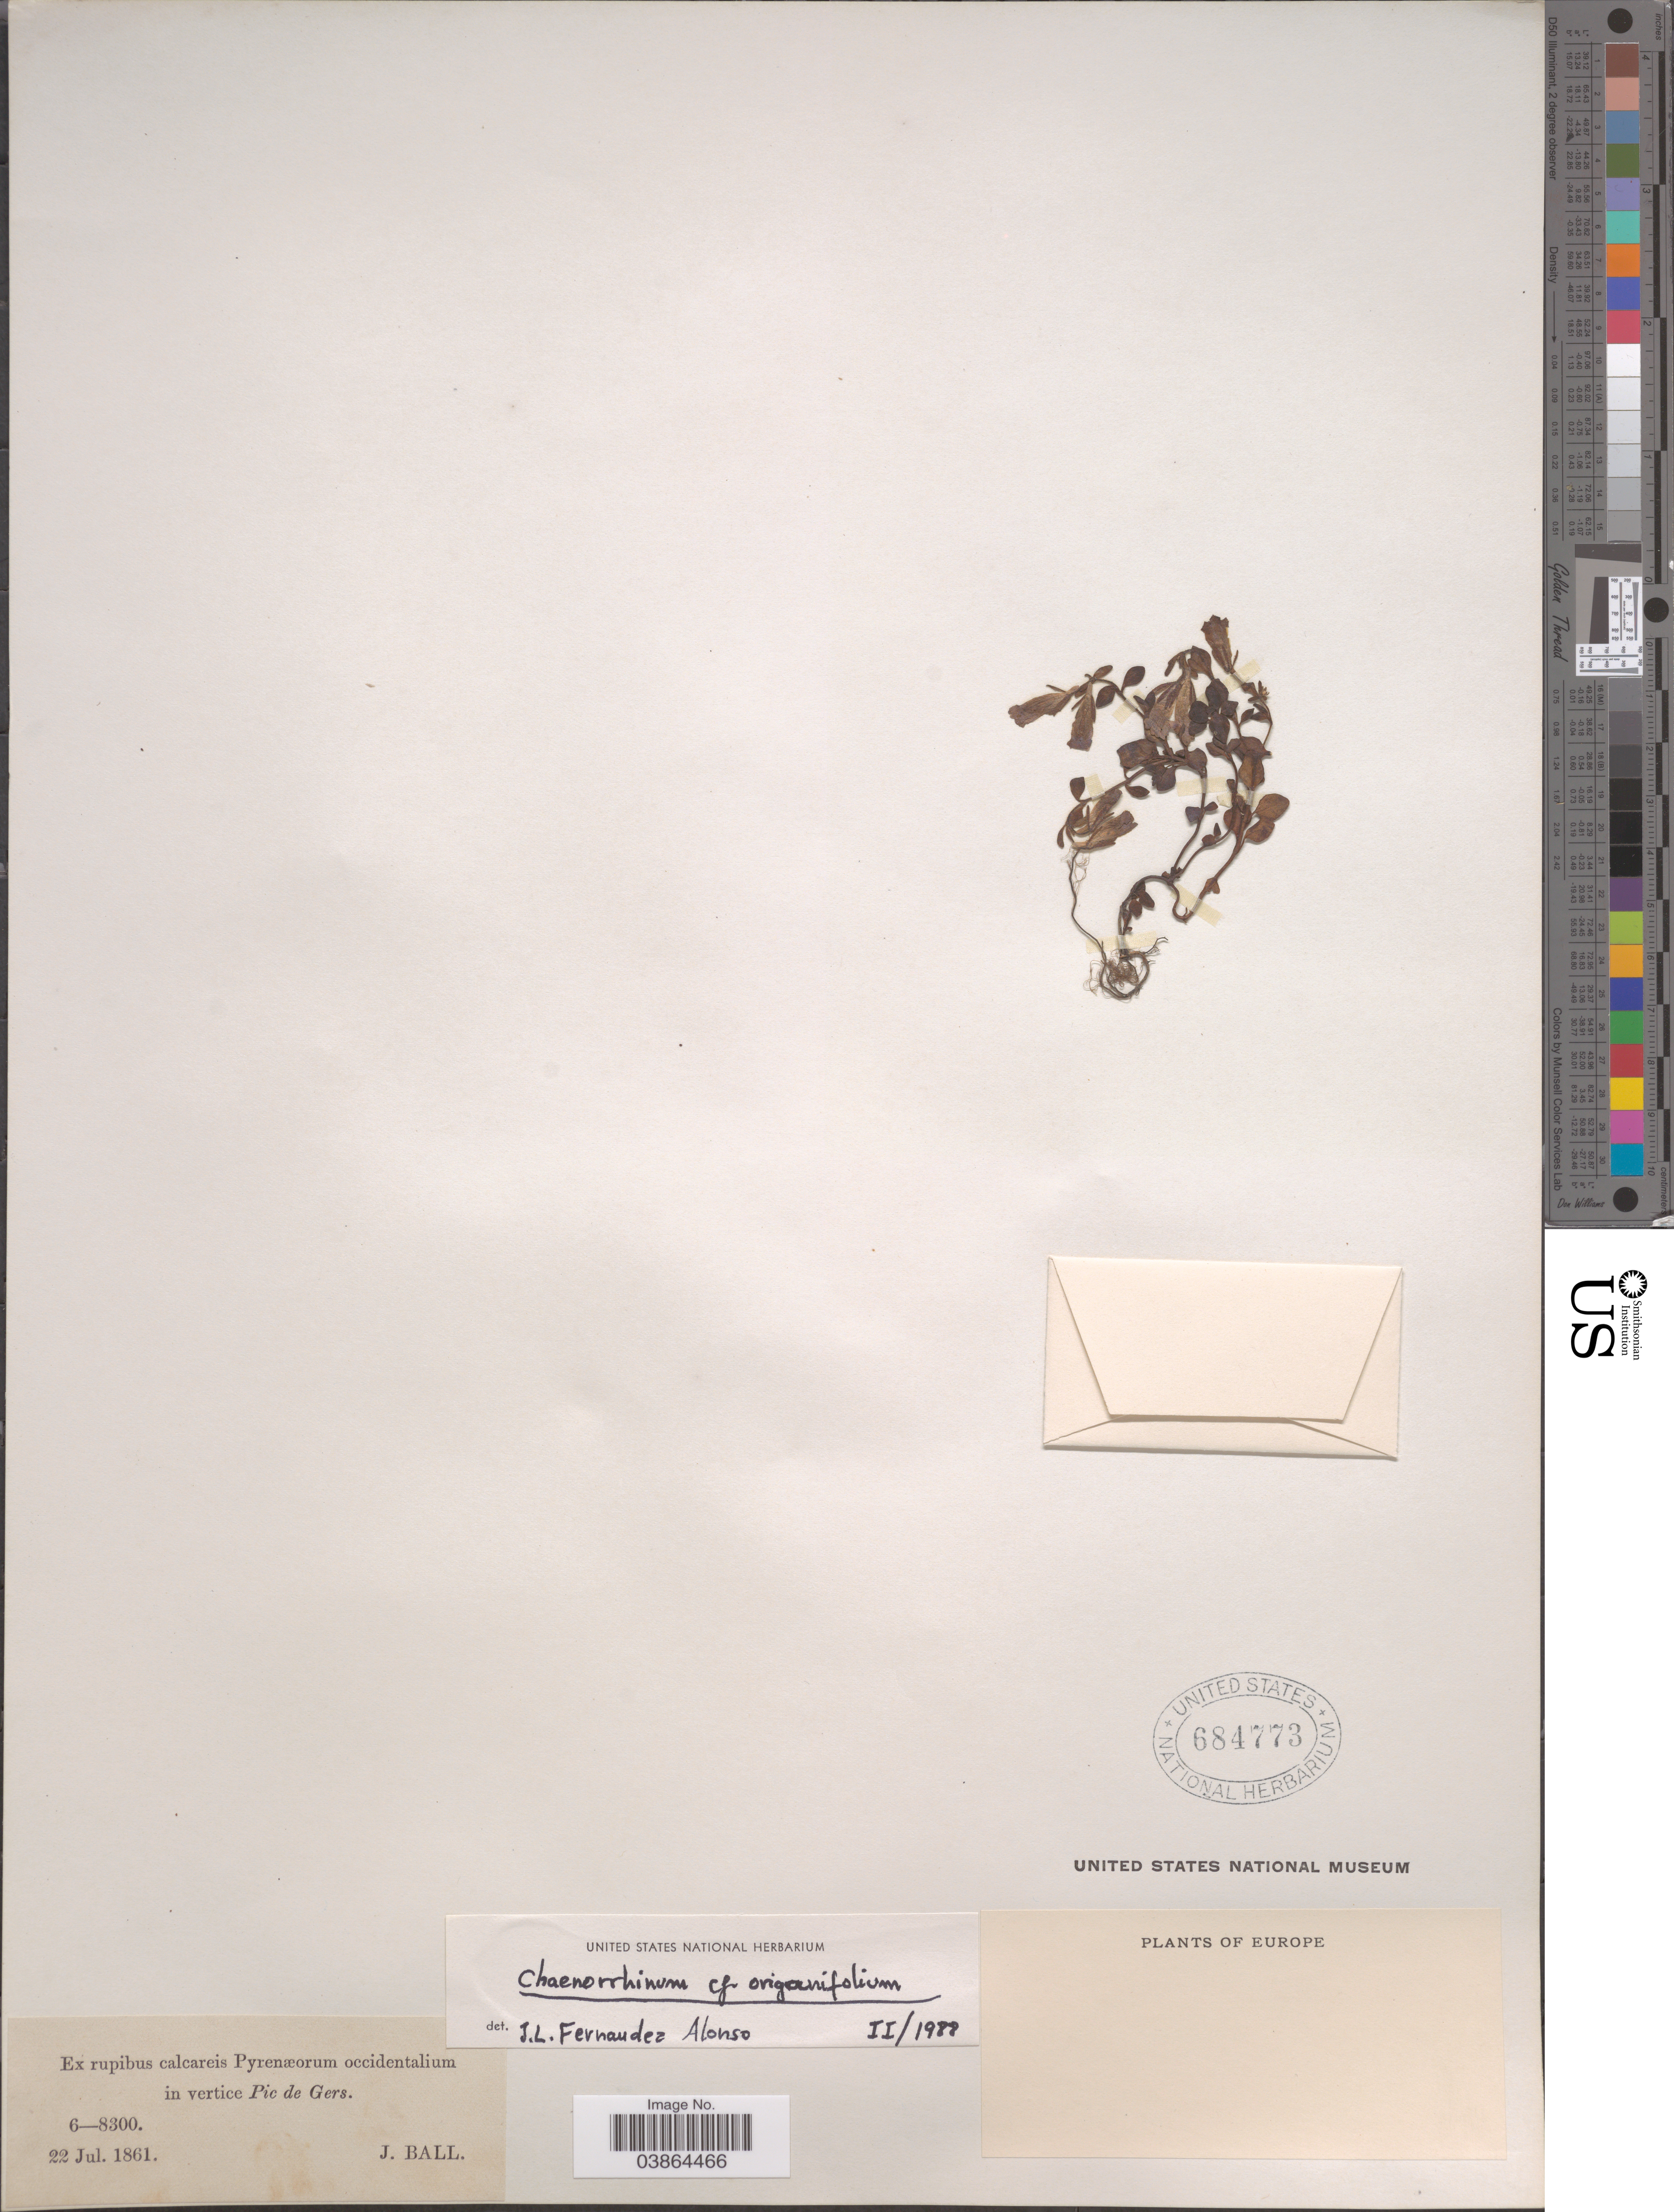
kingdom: Plantae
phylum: Tracheophyta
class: Magnoliopsida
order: Lamiales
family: Plantaginaceae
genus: Chaenorrhinum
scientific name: Chaenorrhinum origanifolium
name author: (L.) Fourr.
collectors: J. Ball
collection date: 1861-07-22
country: France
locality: Europe. Ex rupibus calcareis Pyrenæorum ocidentalium in vertice Pic de Gers.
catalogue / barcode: US 684773